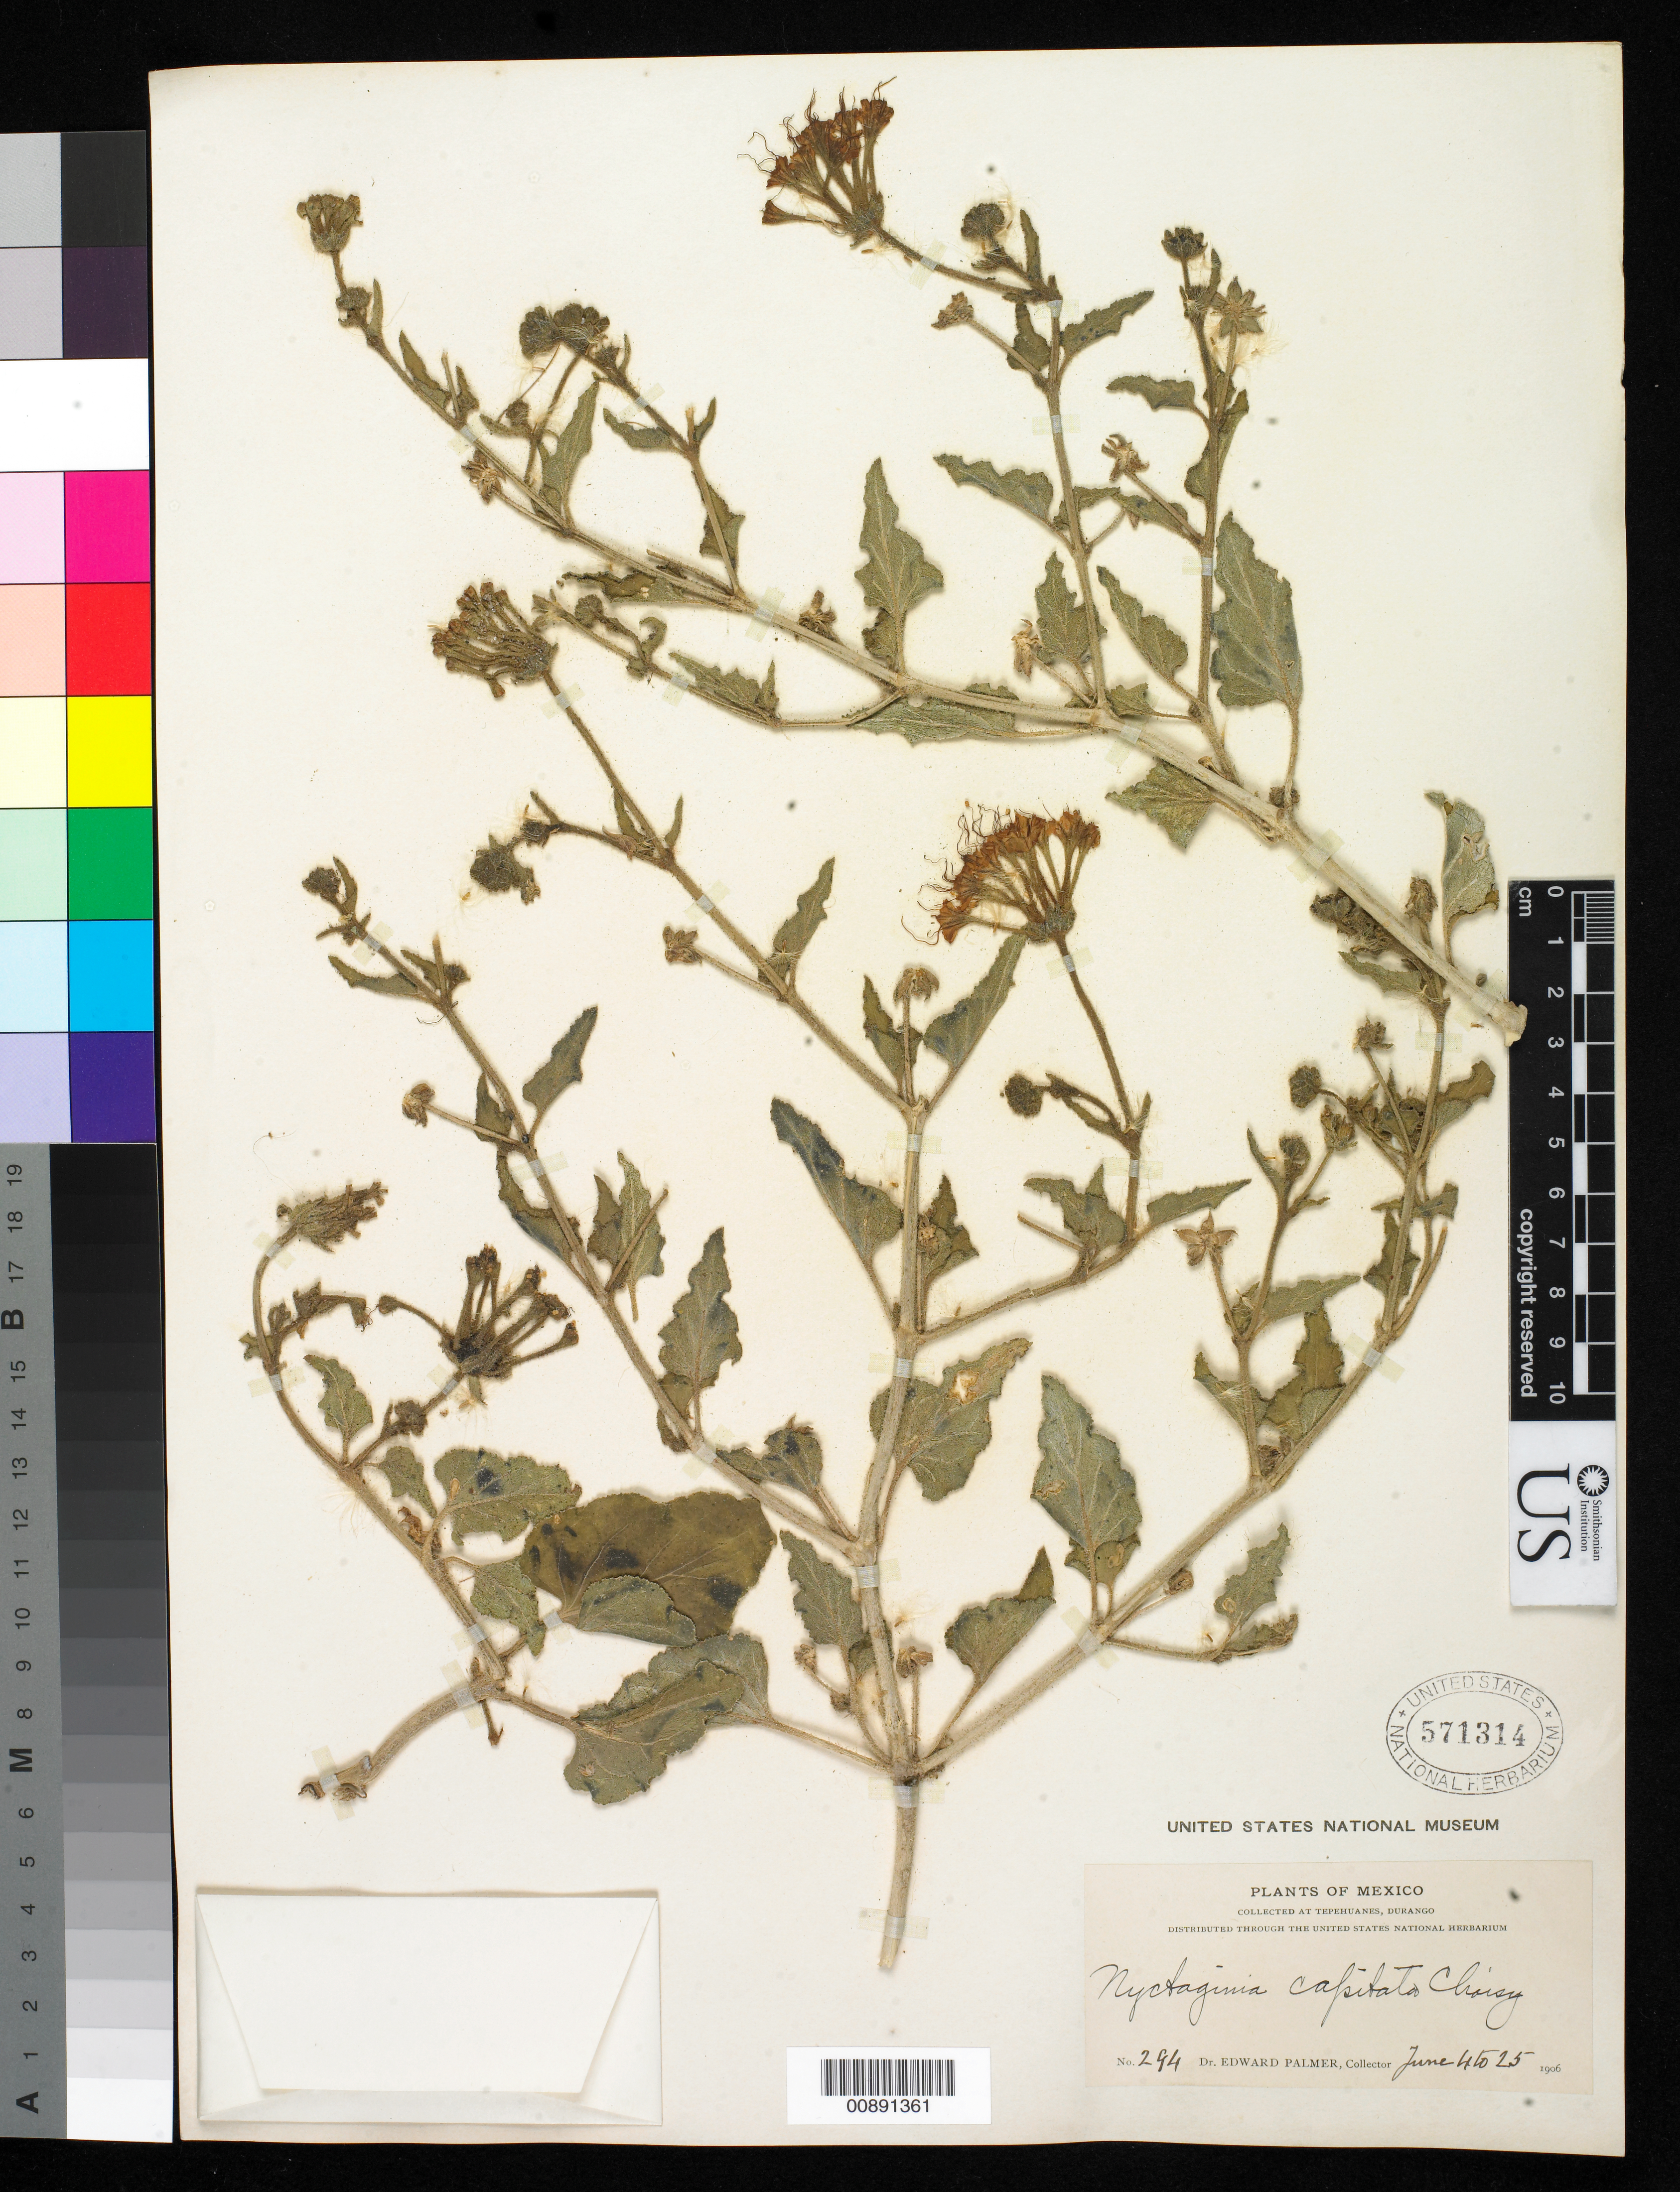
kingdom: Plantae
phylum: Tracheophyta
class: Magnoliopsida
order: Caryophyllales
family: Nyctaginaceae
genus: Nyctaginia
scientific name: Nyctaginia capitata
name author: Choisy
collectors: E. Palmer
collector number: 294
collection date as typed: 04 Jun 1906 to 25 Jun 1906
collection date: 1906-06-04/1906-06-25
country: Mexico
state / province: Durango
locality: Tepehuanes, Durango.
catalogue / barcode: US 571314